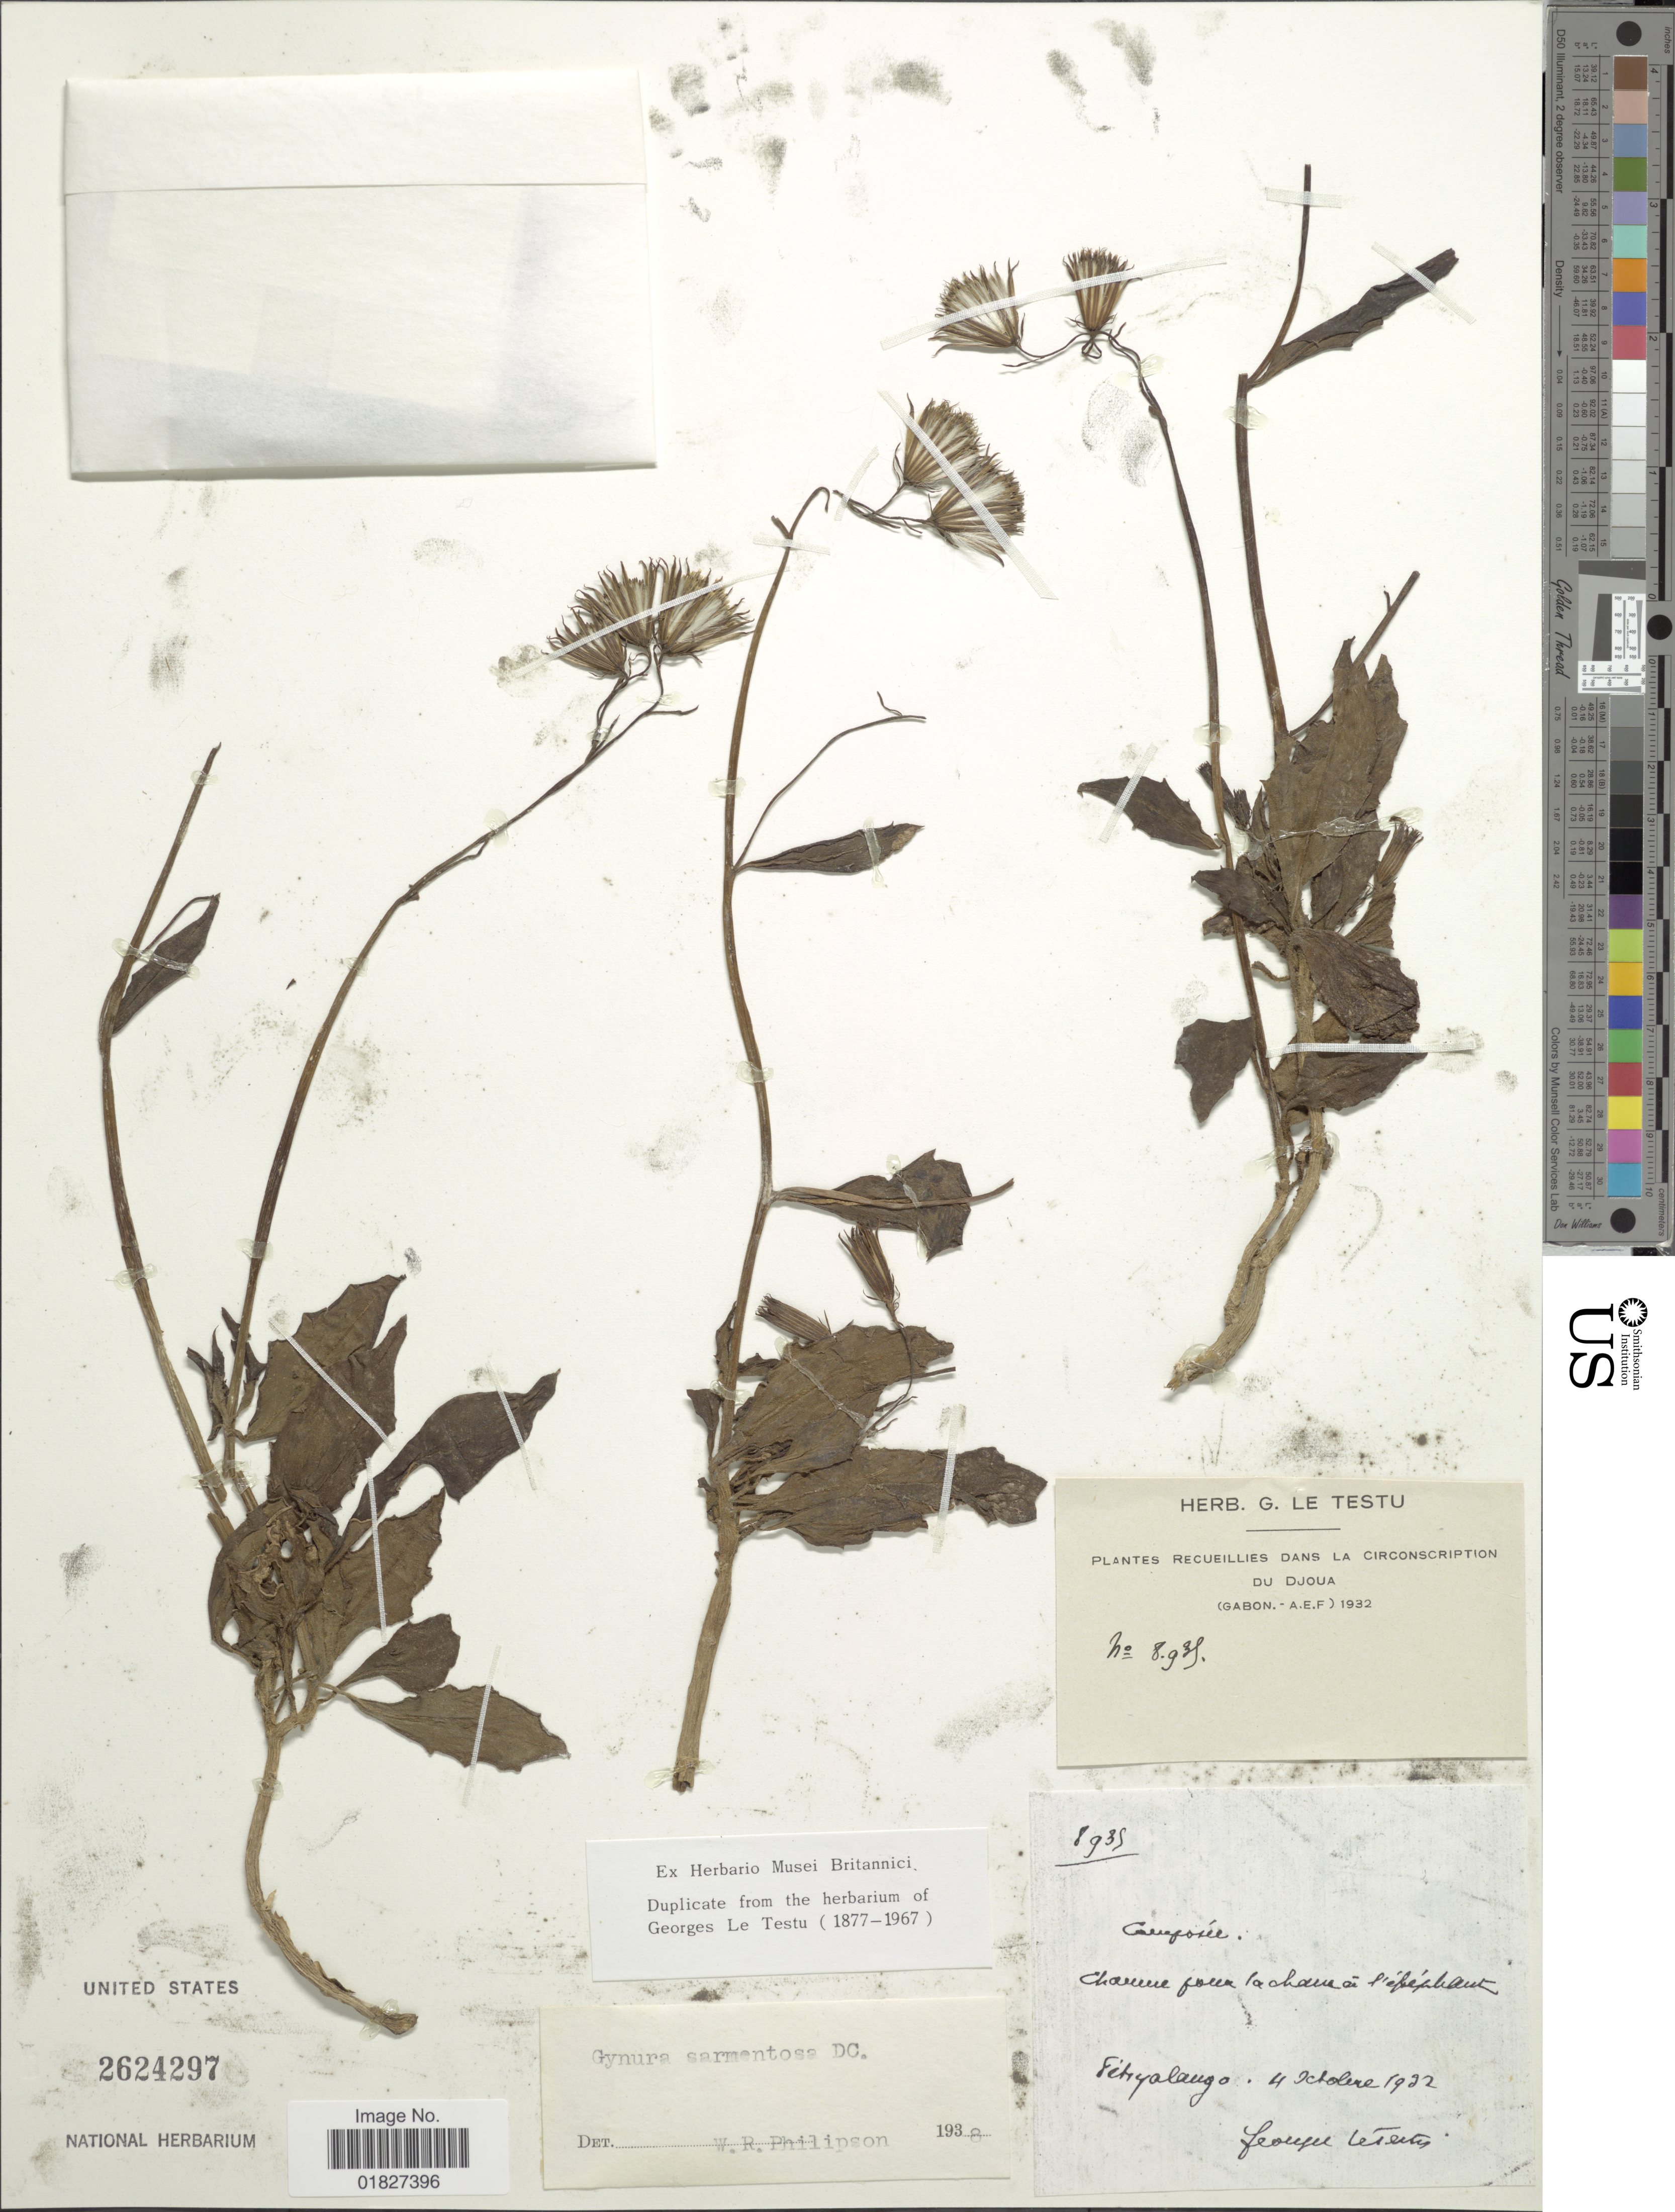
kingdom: Plantae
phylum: Tracheophyta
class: Magnoliopsida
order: Asterales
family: Asteraceae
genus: Gynura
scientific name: Gynura sarmentosa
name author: DC.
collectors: ex herb. G. Le Testu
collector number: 8935*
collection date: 1932-10-04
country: Gabon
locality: La Circonscription du Djoua, Seitiyalango [interpreted]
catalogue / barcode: US 2624297